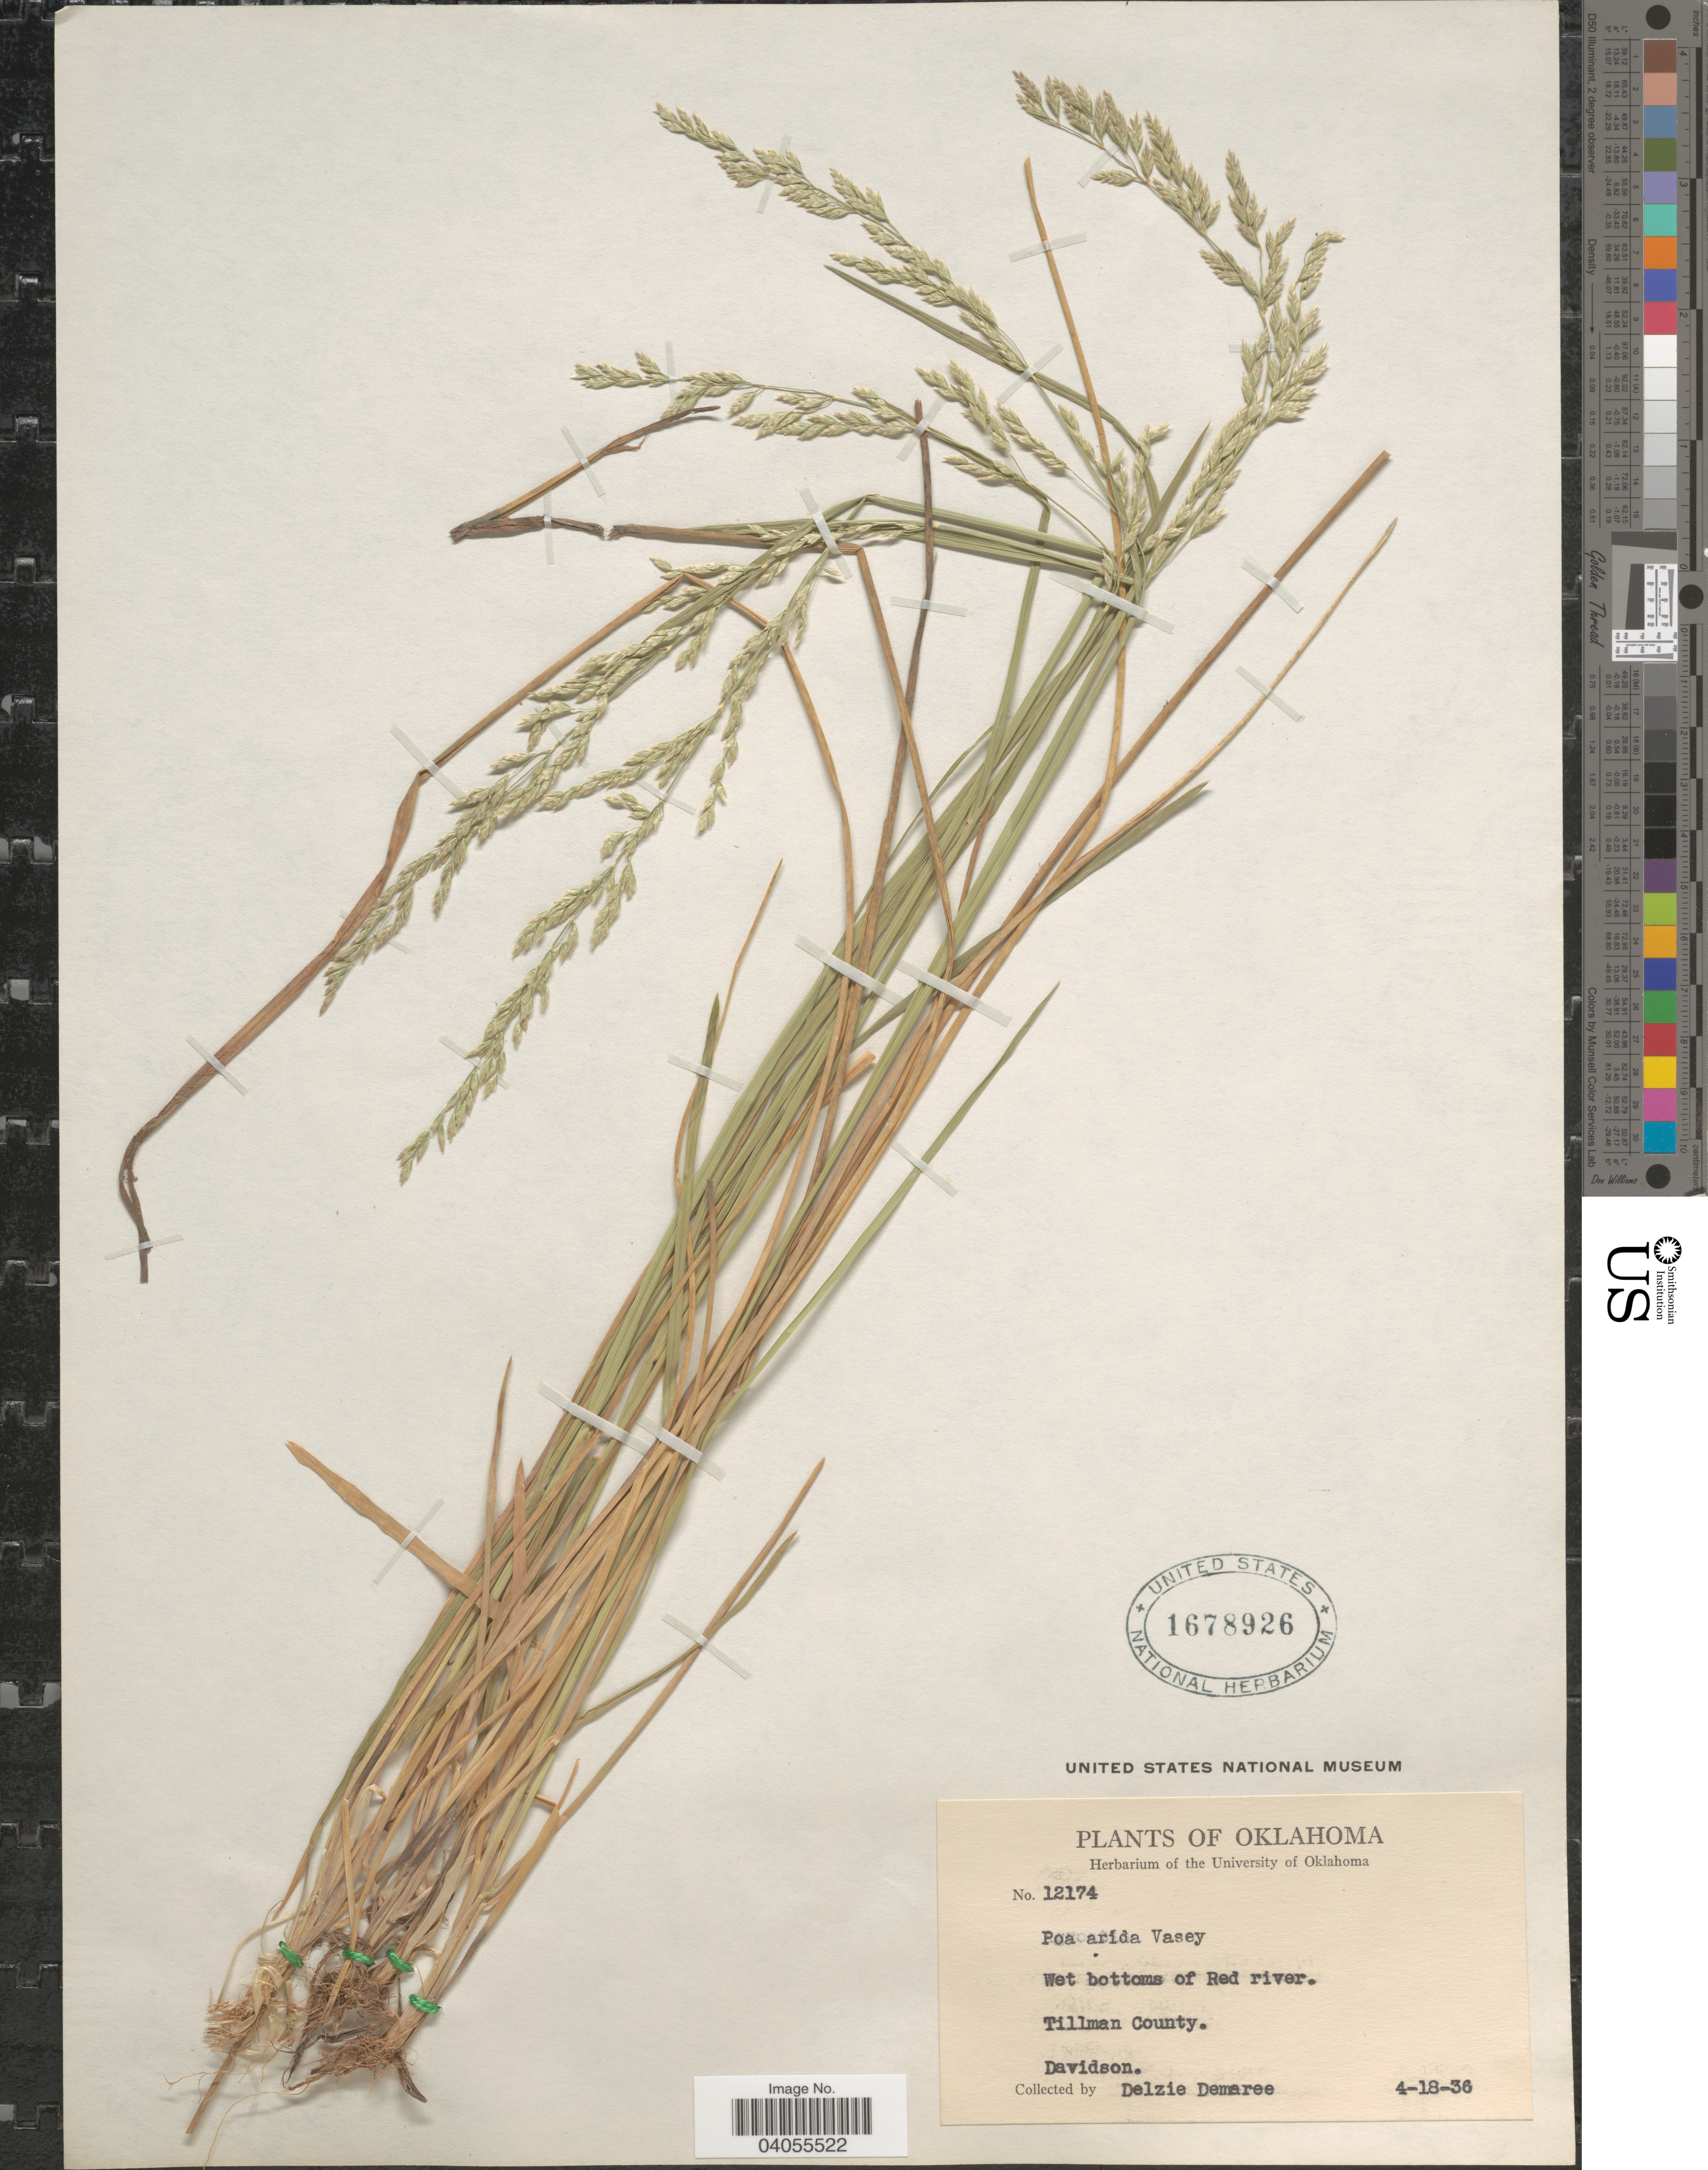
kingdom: Plantae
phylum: Tracheophyta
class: Liliopsida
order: Poales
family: Poaceae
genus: Poa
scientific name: Poa arida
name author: Vasey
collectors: D. Demaree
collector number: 12174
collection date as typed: Transcribed d/m/y: 18/4/36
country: United States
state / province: Oklahoma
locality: Wet bottoms of Red river. Tillmon County. Davidson.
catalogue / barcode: US 1678926